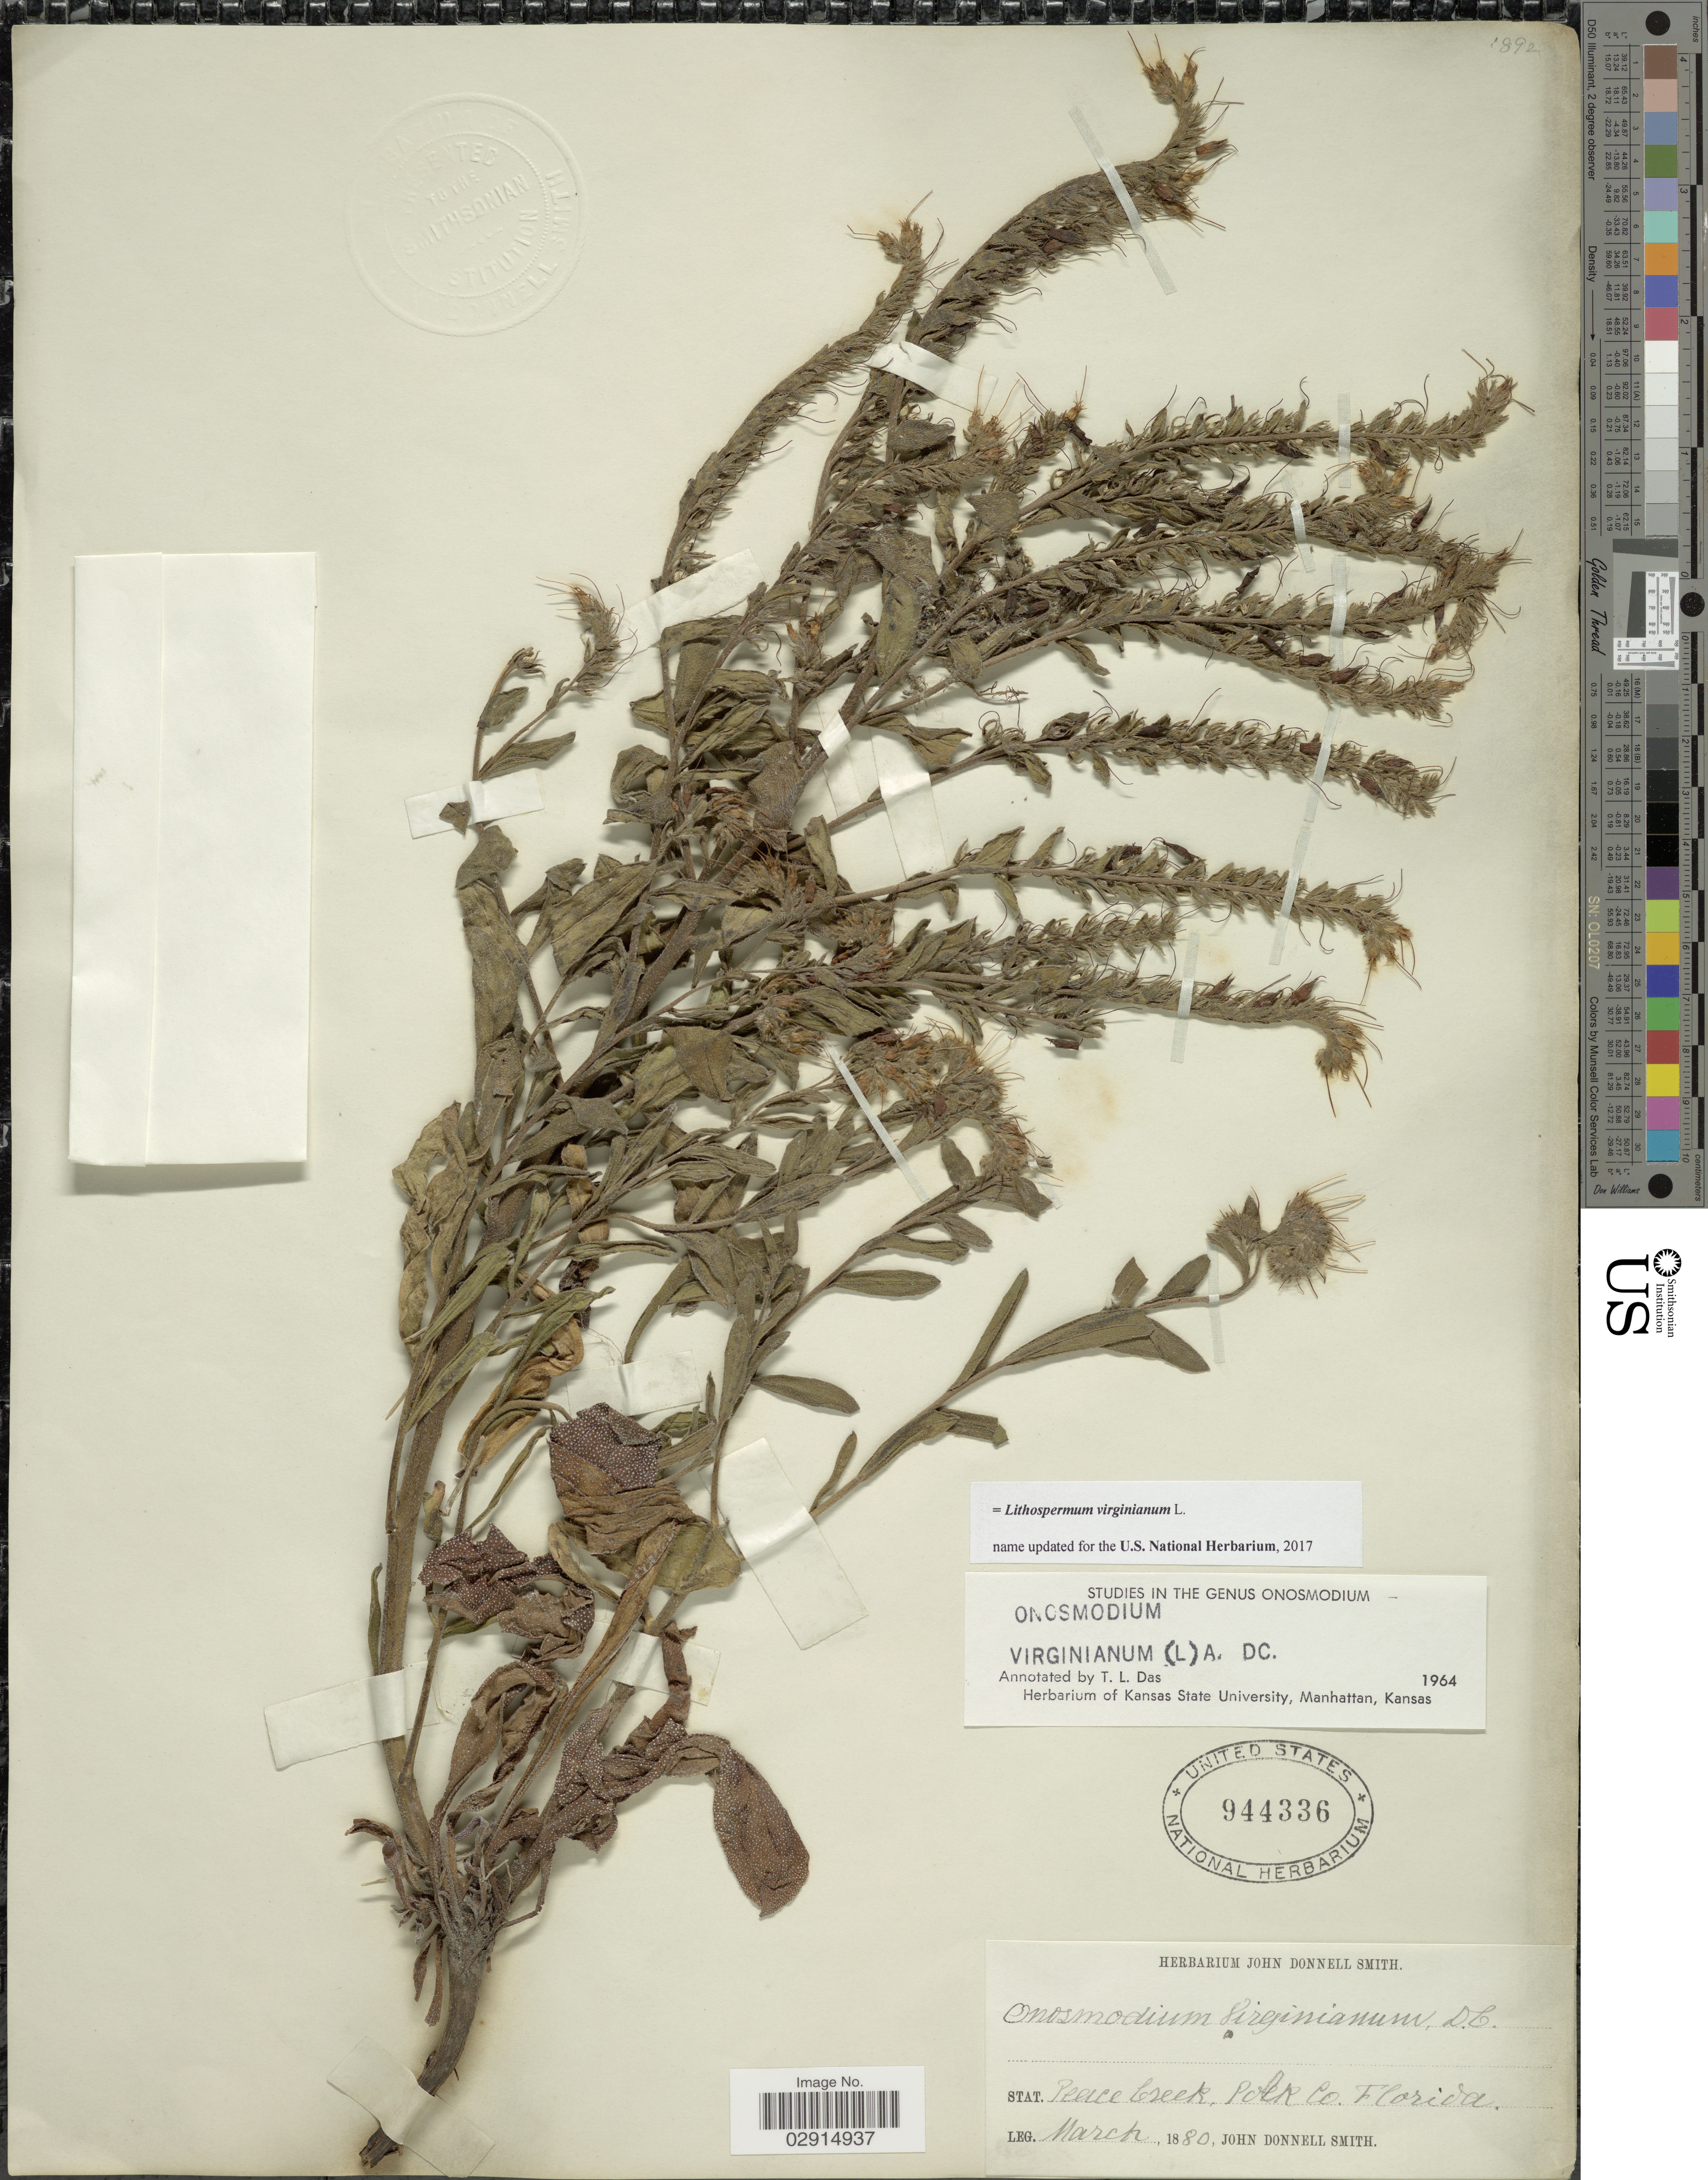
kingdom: Plantae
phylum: Tracheophyta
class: Magnoliopsida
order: Boraginales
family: Boraginaceae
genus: Lithospermum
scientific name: Lithospermum virginianum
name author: L.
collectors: J. Donnell Smith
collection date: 1880-03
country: United States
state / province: Florida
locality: Peace Creek, Polk Co.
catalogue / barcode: US 944336